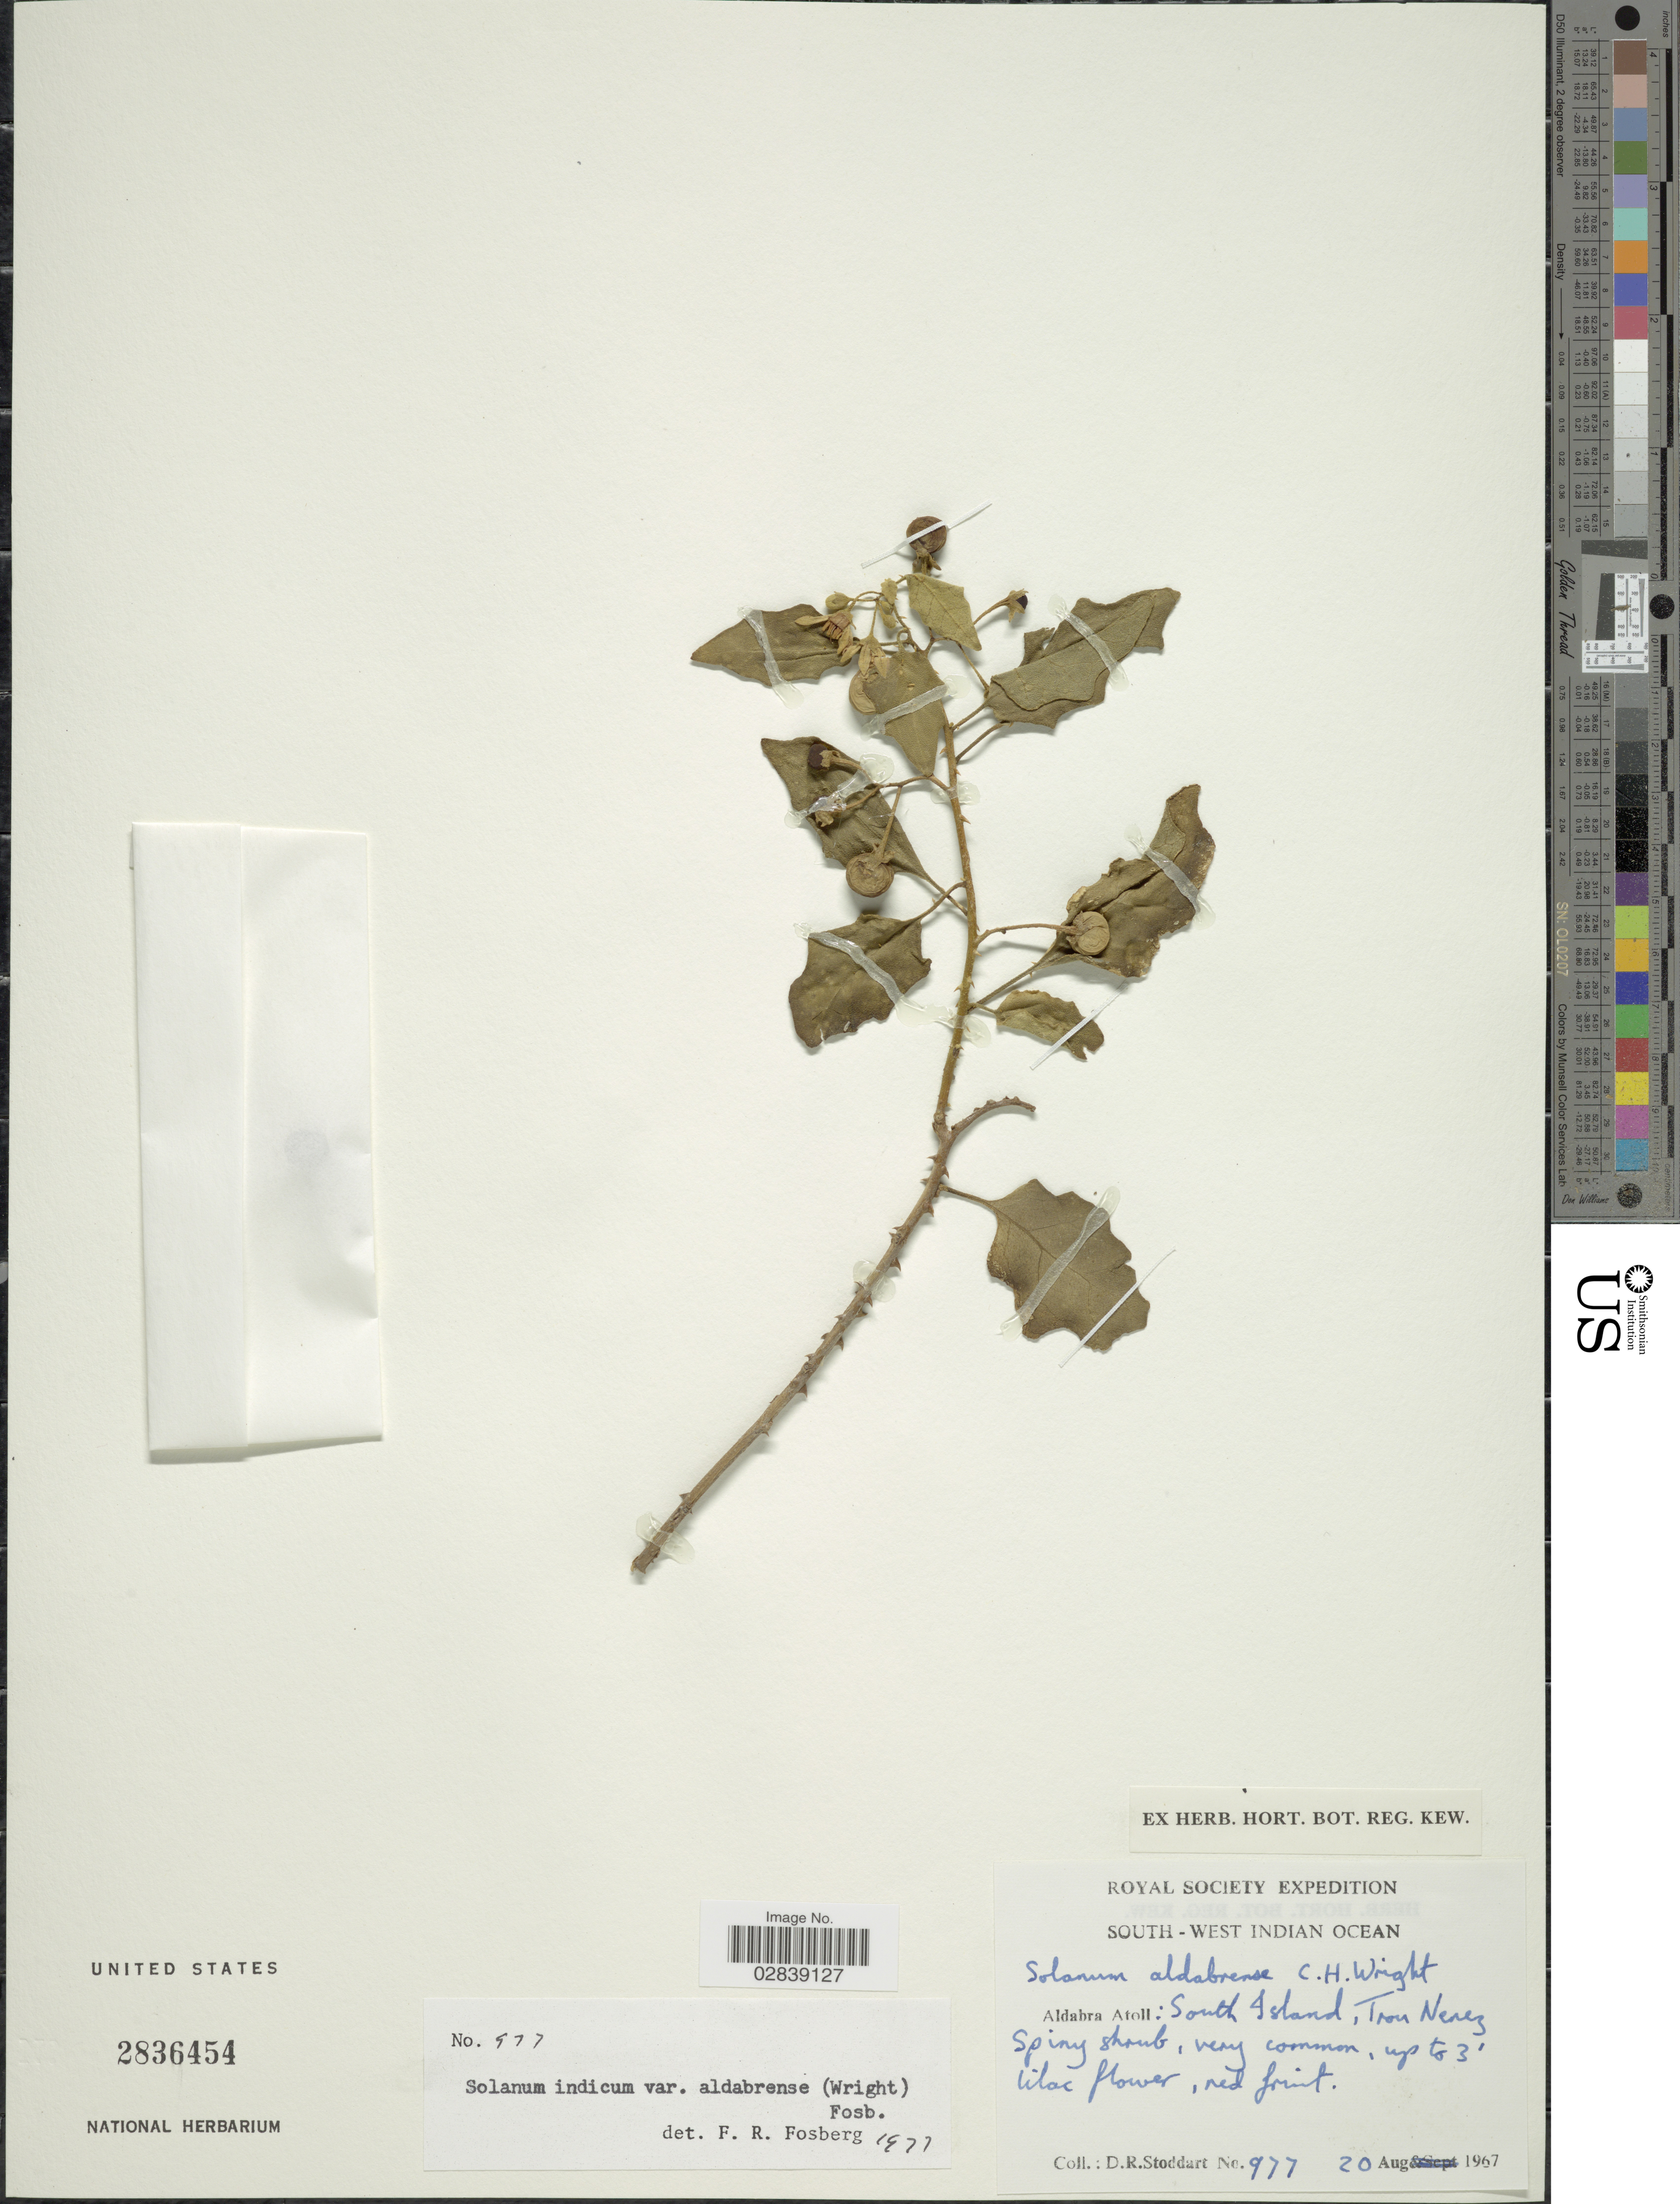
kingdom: Plantae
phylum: Tracheophyta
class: Magnoliopsida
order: Solanales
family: Solanaceae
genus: Solanum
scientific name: Solanum aldabrense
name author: C.H. Wright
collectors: D. R. Stoddart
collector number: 977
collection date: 1967-08-20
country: Seychelles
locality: South - West Indian Ocean. Aldabra Atoll: South Island, Tron Nenez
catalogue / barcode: US 2836454